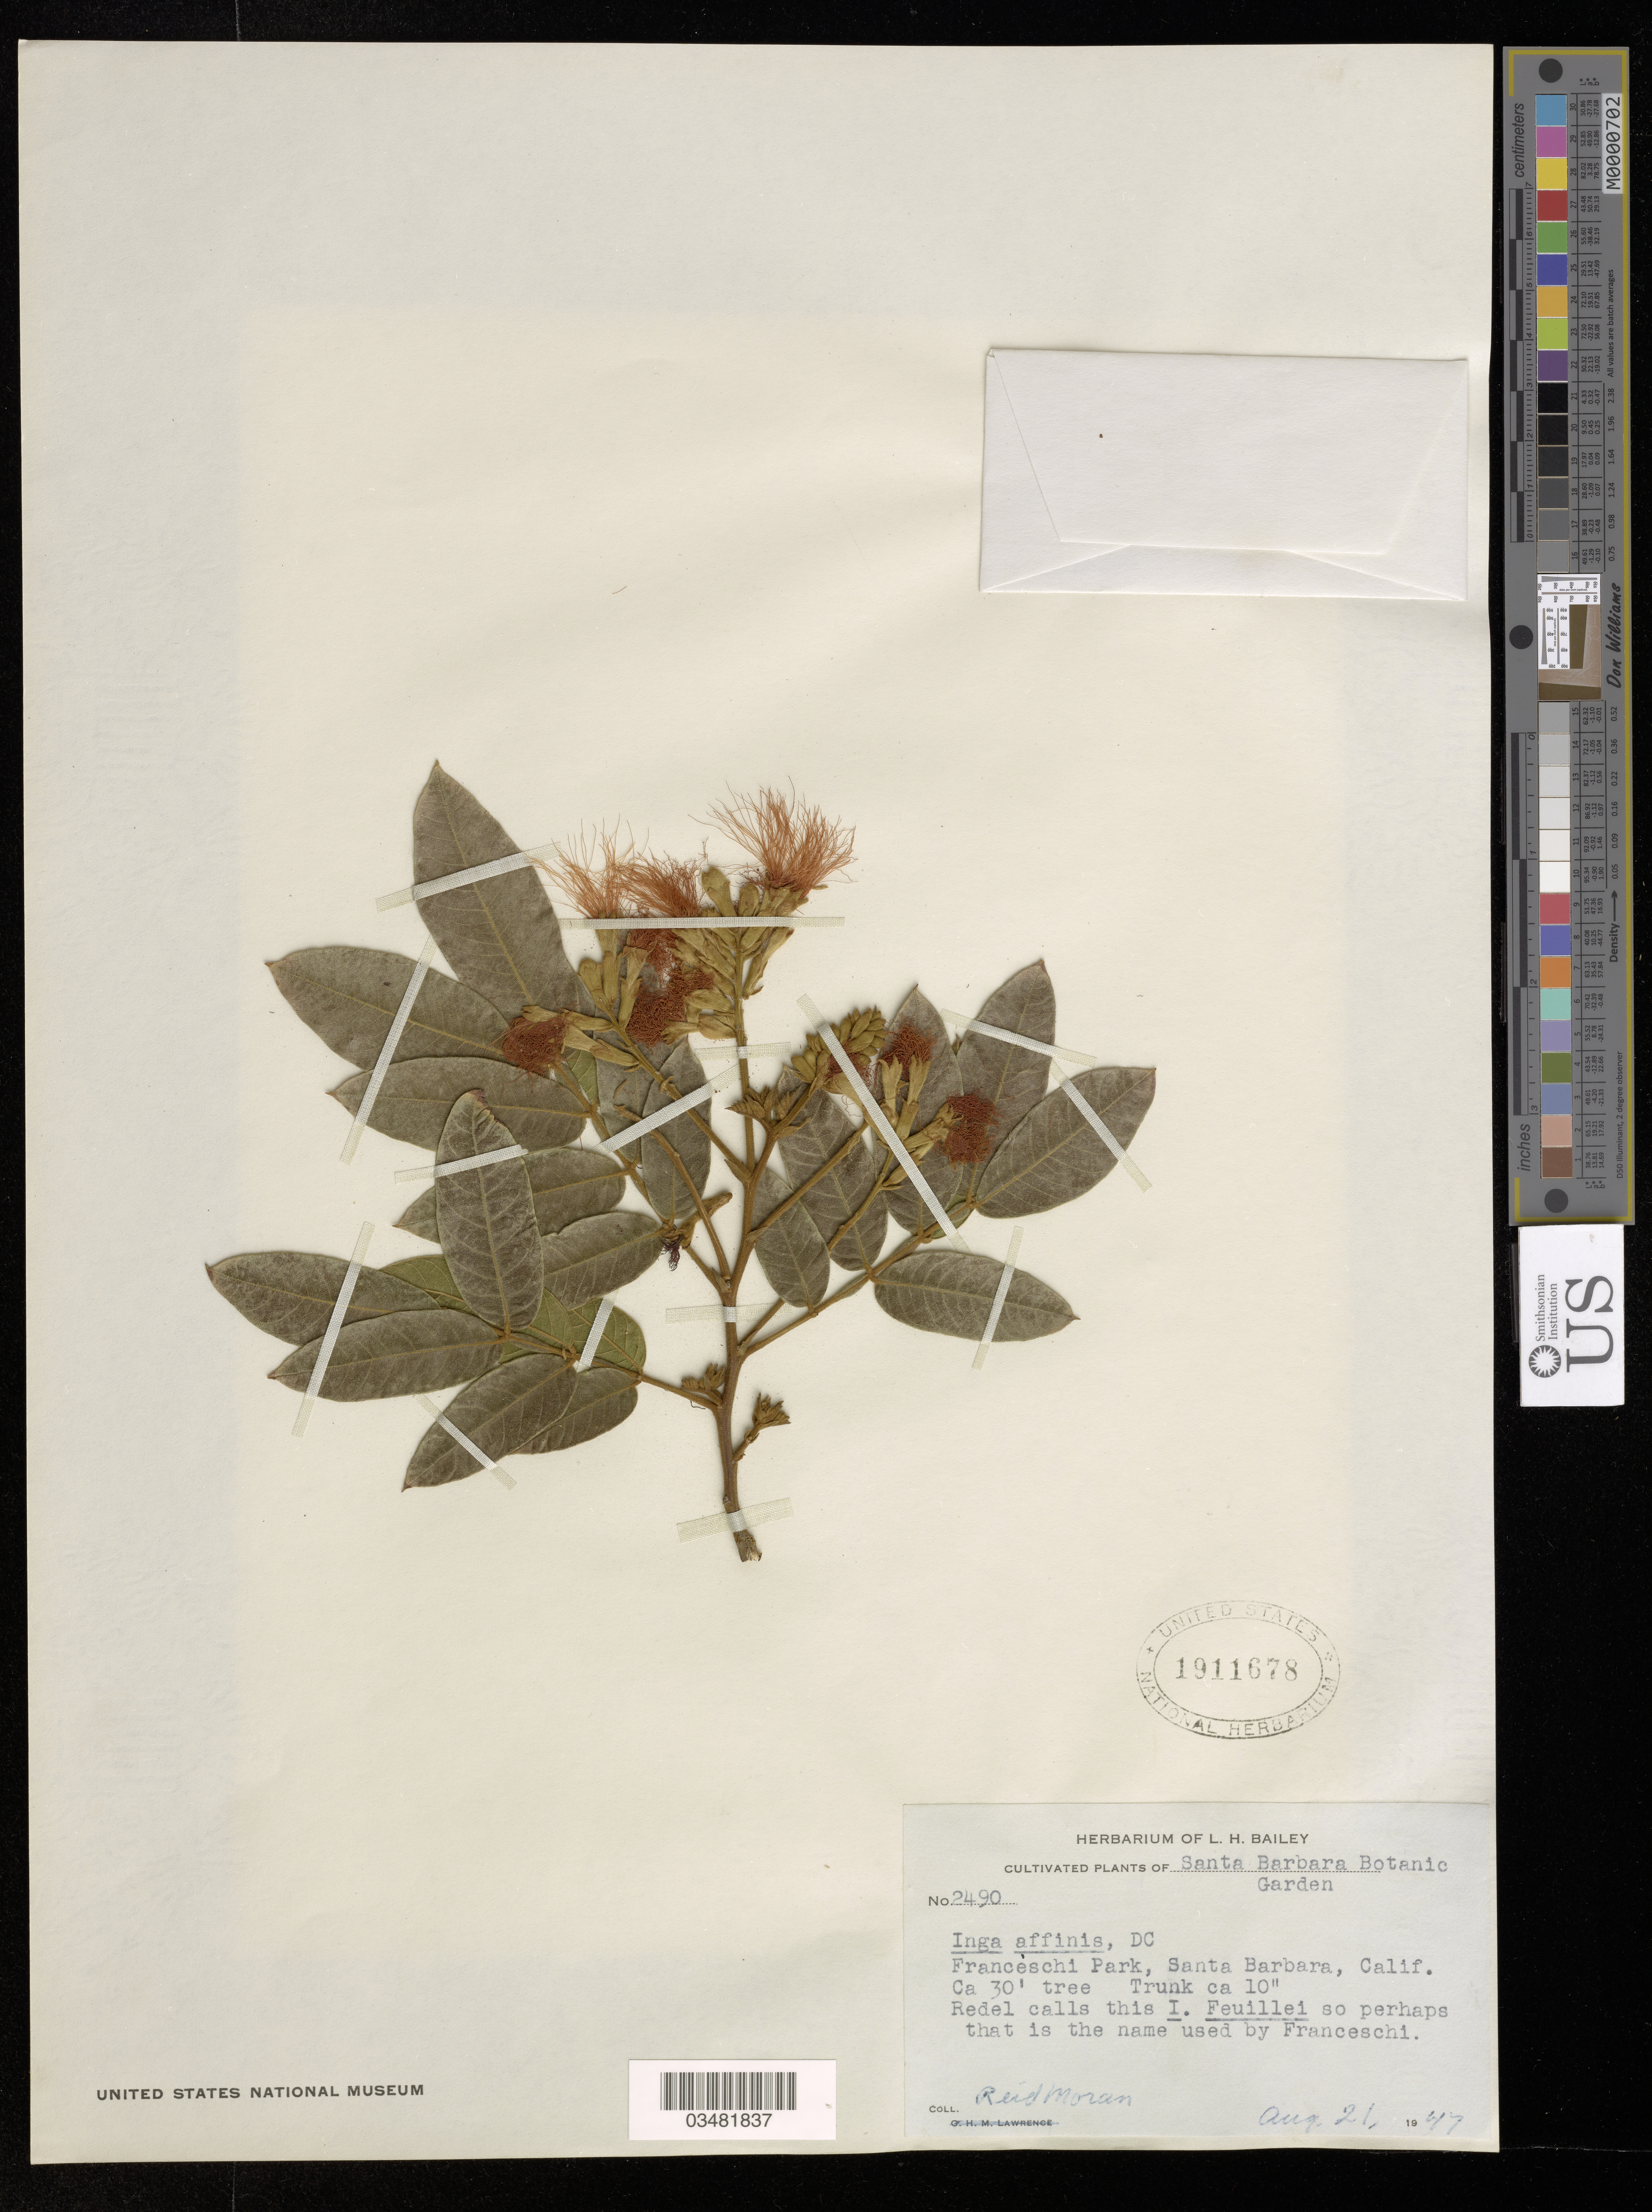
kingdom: Plantae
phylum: Tracheophyta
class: Magnoliopsida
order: Fabales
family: Fabaceae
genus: Inga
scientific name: Inga affinis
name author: DC.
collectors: R. Moran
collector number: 2490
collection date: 1947-08-21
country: United States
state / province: California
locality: Stanta Barbara Botanic Garden, Franceschi Park, Santa Barbara.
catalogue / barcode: US 1911678